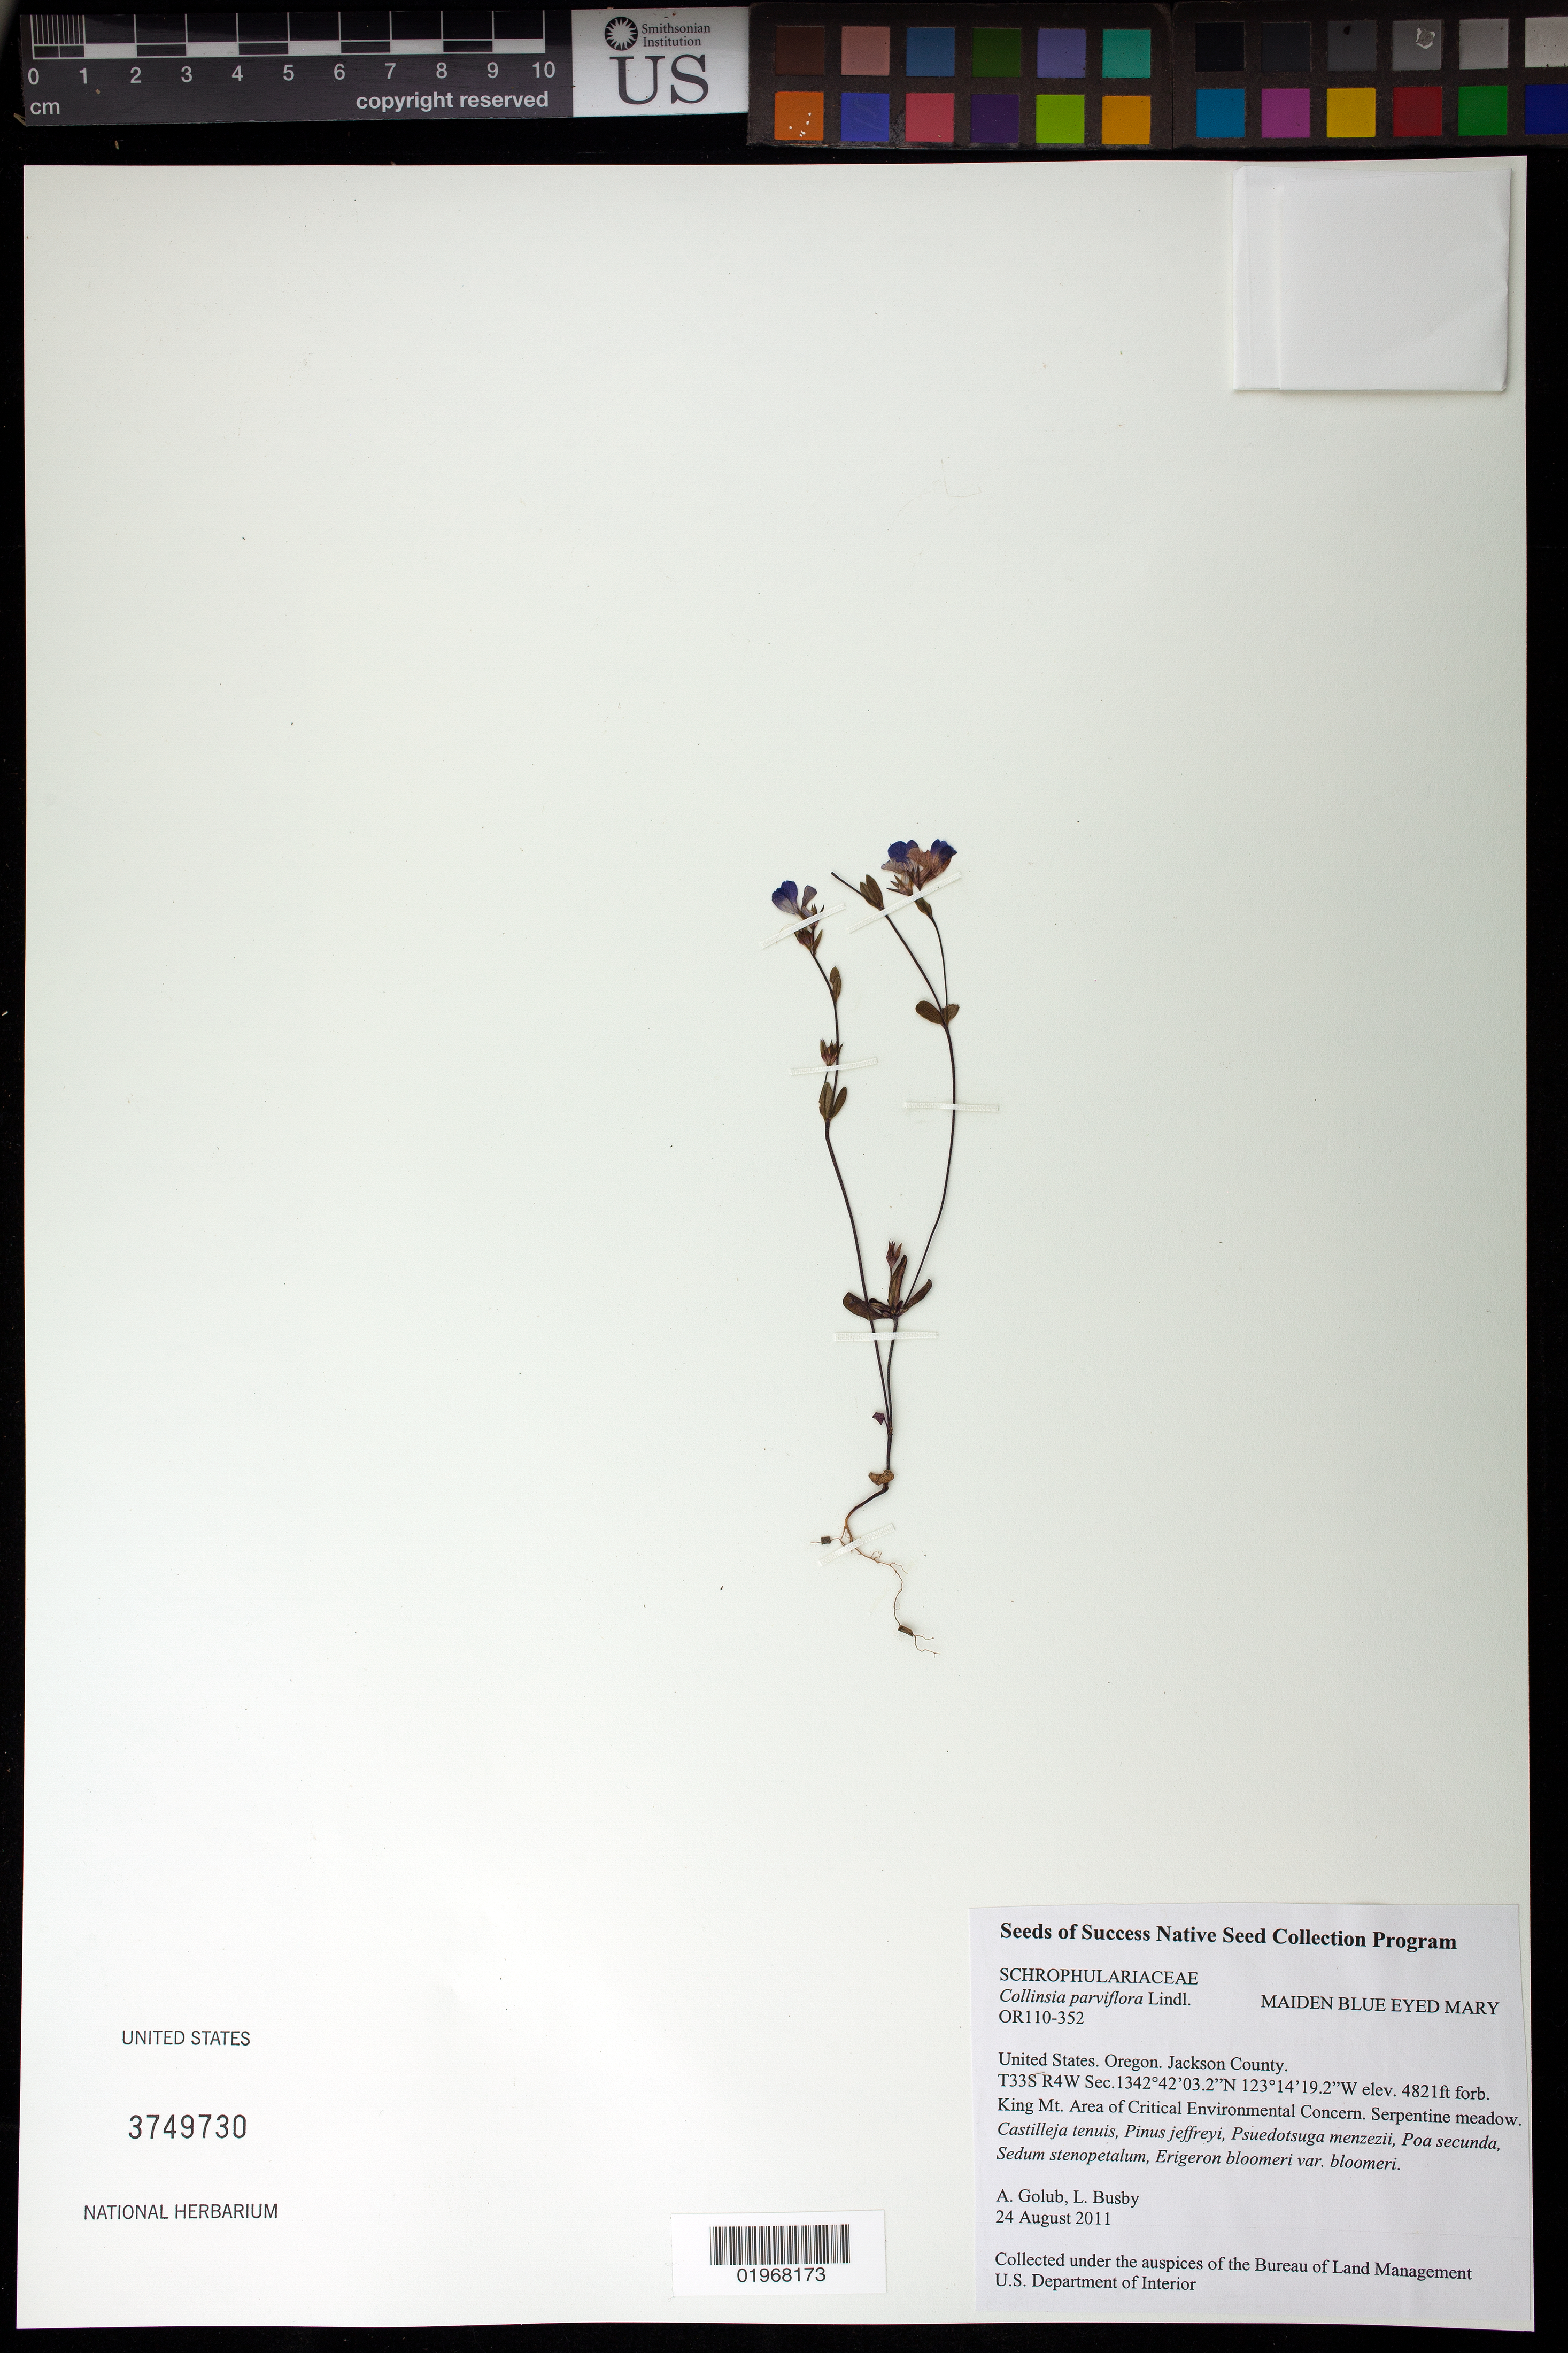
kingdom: Plantae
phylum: Tracheophyta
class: Magnoliopsida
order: Lamiales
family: Plantaginaceae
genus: Collinsia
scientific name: Collinsia parviflora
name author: Douglas ex Lindl.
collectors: A. Golub & L. Busby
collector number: OR110-352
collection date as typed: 24 Aug 2011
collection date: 2011-08-24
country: United States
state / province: Oregon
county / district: Jackson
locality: King Mountain Area of Critical Environmental Concern.T33S R4W sec 13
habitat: Serpentine meadow. With Poa secunda, Castilleja tenuis, Pinus jeffreyi, ect.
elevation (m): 1469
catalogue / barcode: US 3749730